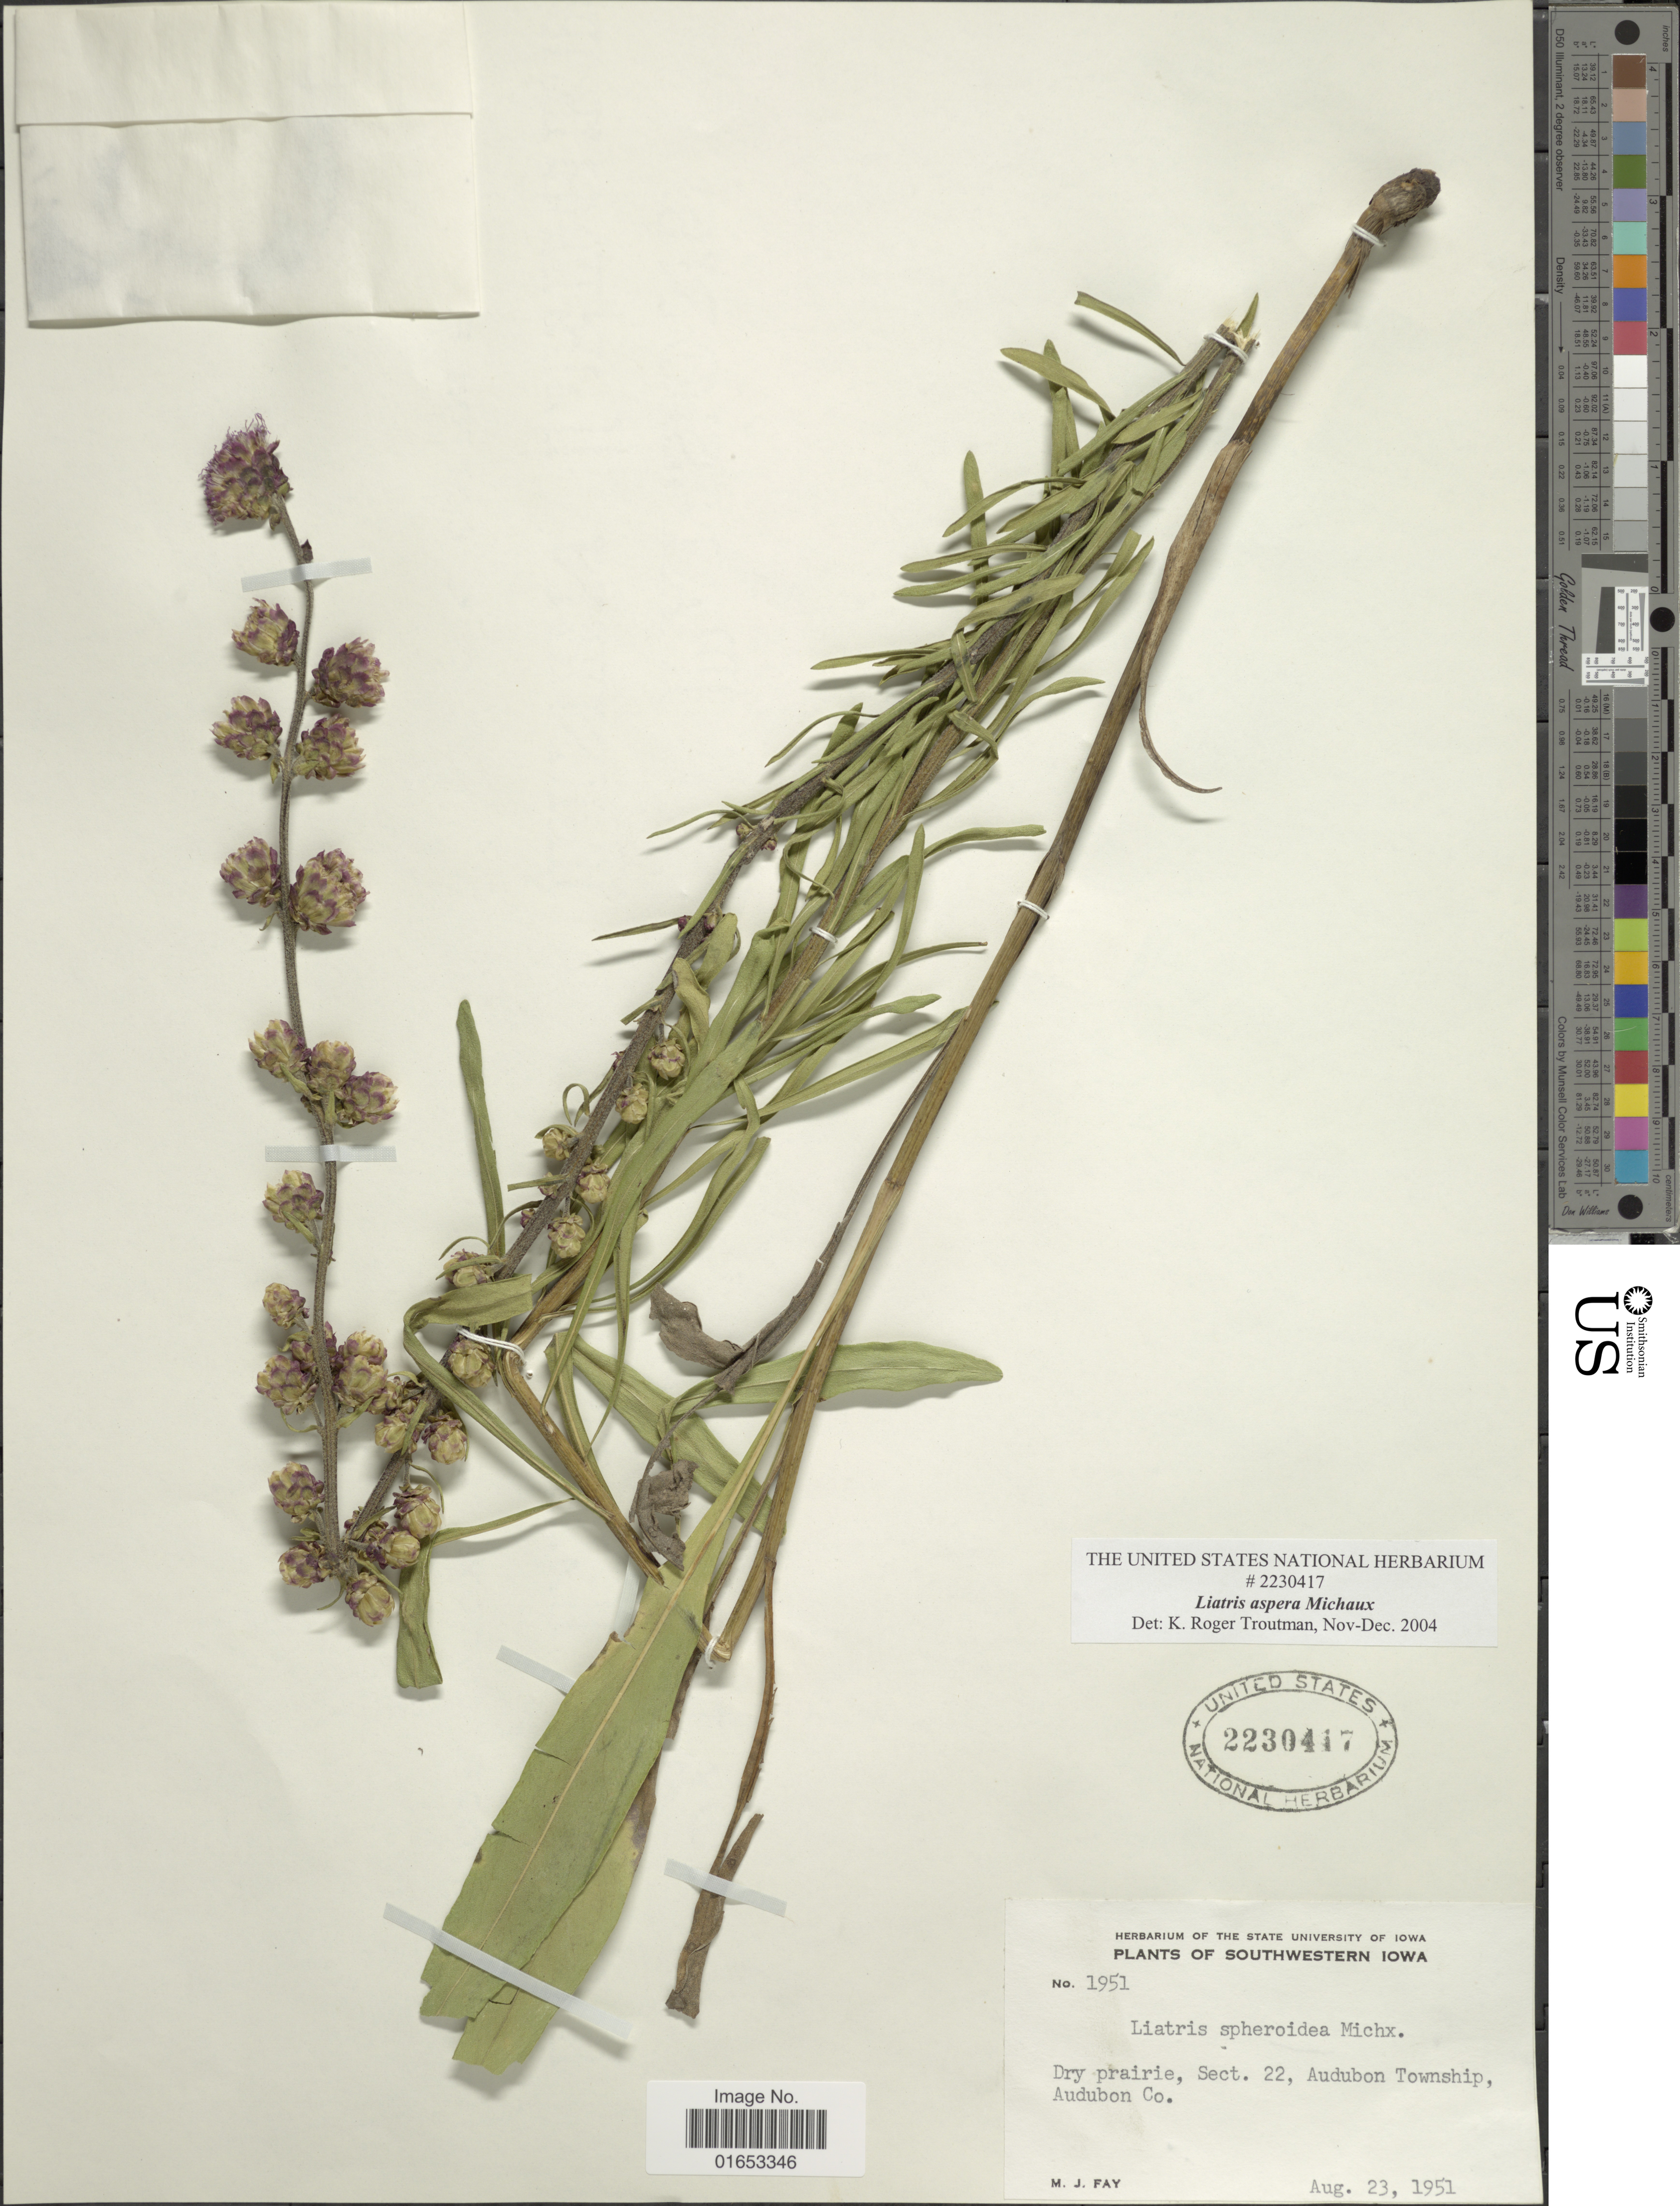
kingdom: Plantae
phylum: Tracheophyta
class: Magnoliopsida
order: Asterales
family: Asteraceae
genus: Liatris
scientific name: Liatris aspera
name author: Michx.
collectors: M. Fay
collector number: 1951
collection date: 1951-08-23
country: United States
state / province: Iowa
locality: Southwestern Iowa, Dry prairie, Sect. 22, Audubon Township, Audubon Co.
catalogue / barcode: US 2230417